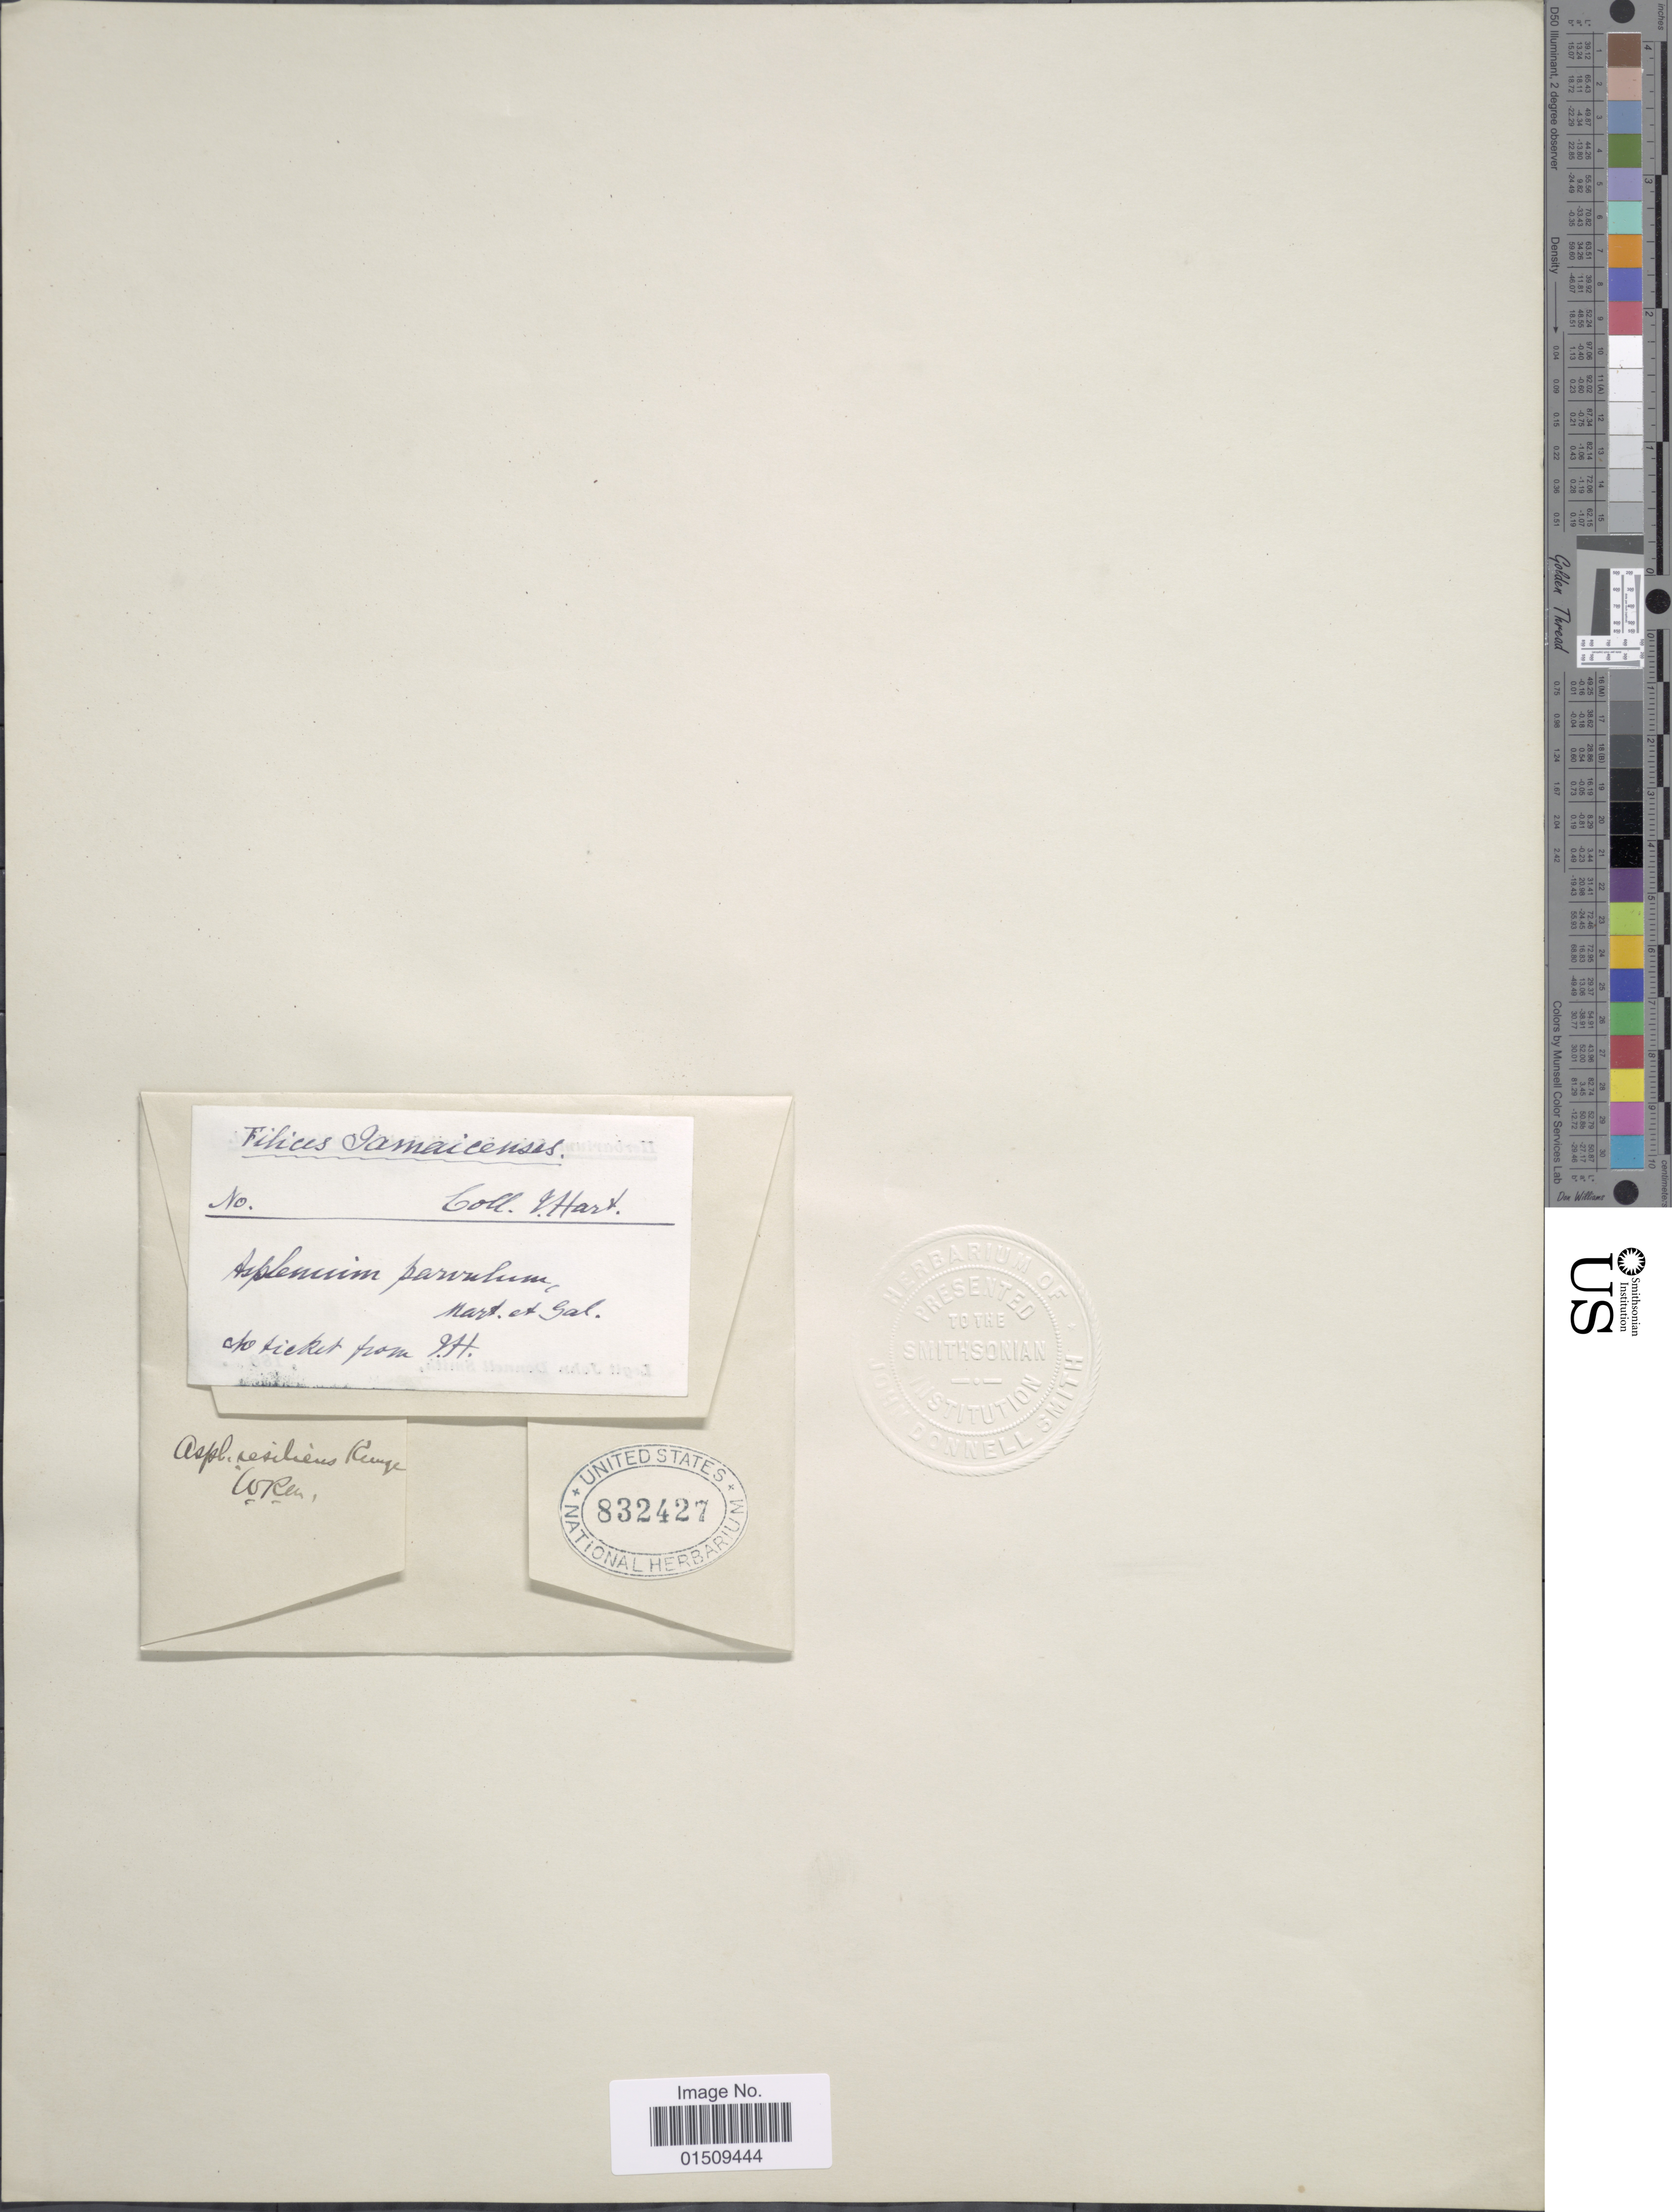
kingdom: Plantae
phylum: Tracheophyta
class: Polypodiopsida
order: Polypodiales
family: Aspleniaceae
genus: Asplenium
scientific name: Asplenium resiliens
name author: Kunze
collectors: J. Hart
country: Jamaica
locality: Jamaicenses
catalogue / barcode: US 832427